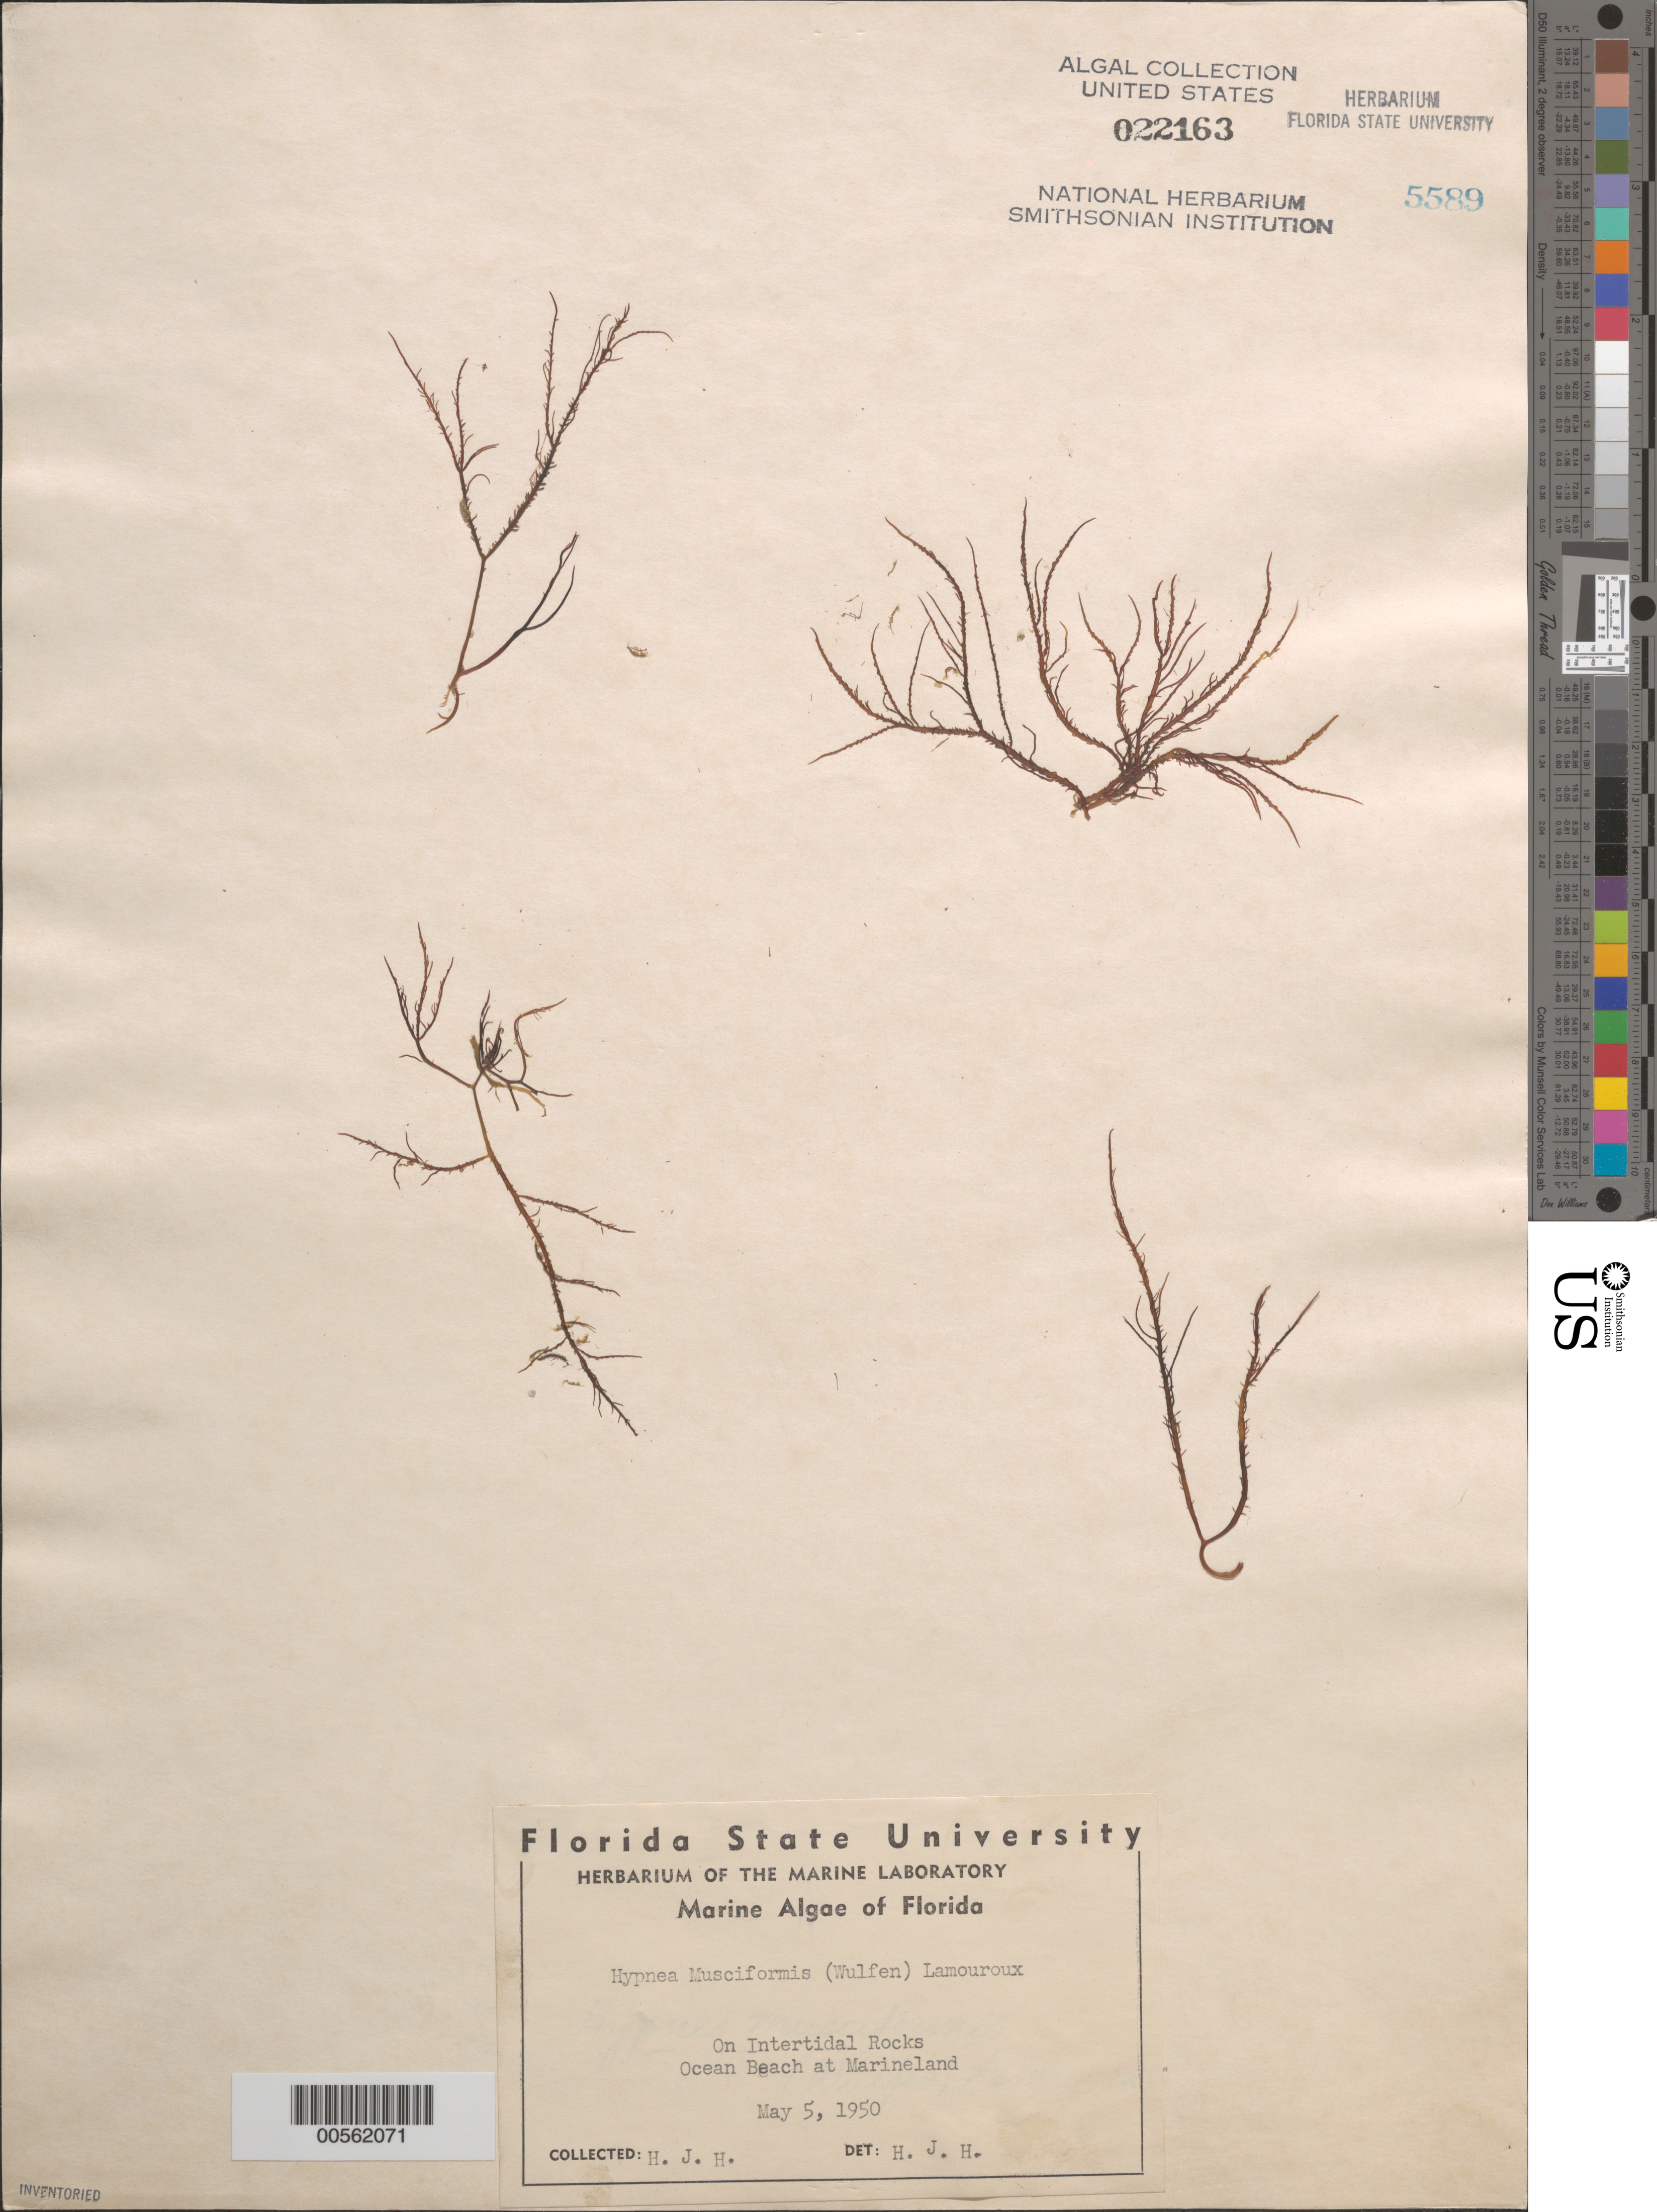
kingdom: Plantae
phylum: Rhodophyta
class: Florideophyceae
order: Gigartinales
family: Cystocloniaceae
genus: Hypnea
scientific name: Hypnea musciformis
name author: (Wulfen) J.V.Lamouroux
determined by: Humm, Harold J.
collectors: H. J. Humm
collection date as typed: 05 May 1950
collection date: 1950-05-05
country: United States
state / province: Florida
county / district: Flagler County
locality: Marineland ocean beach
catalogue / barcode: US 22163